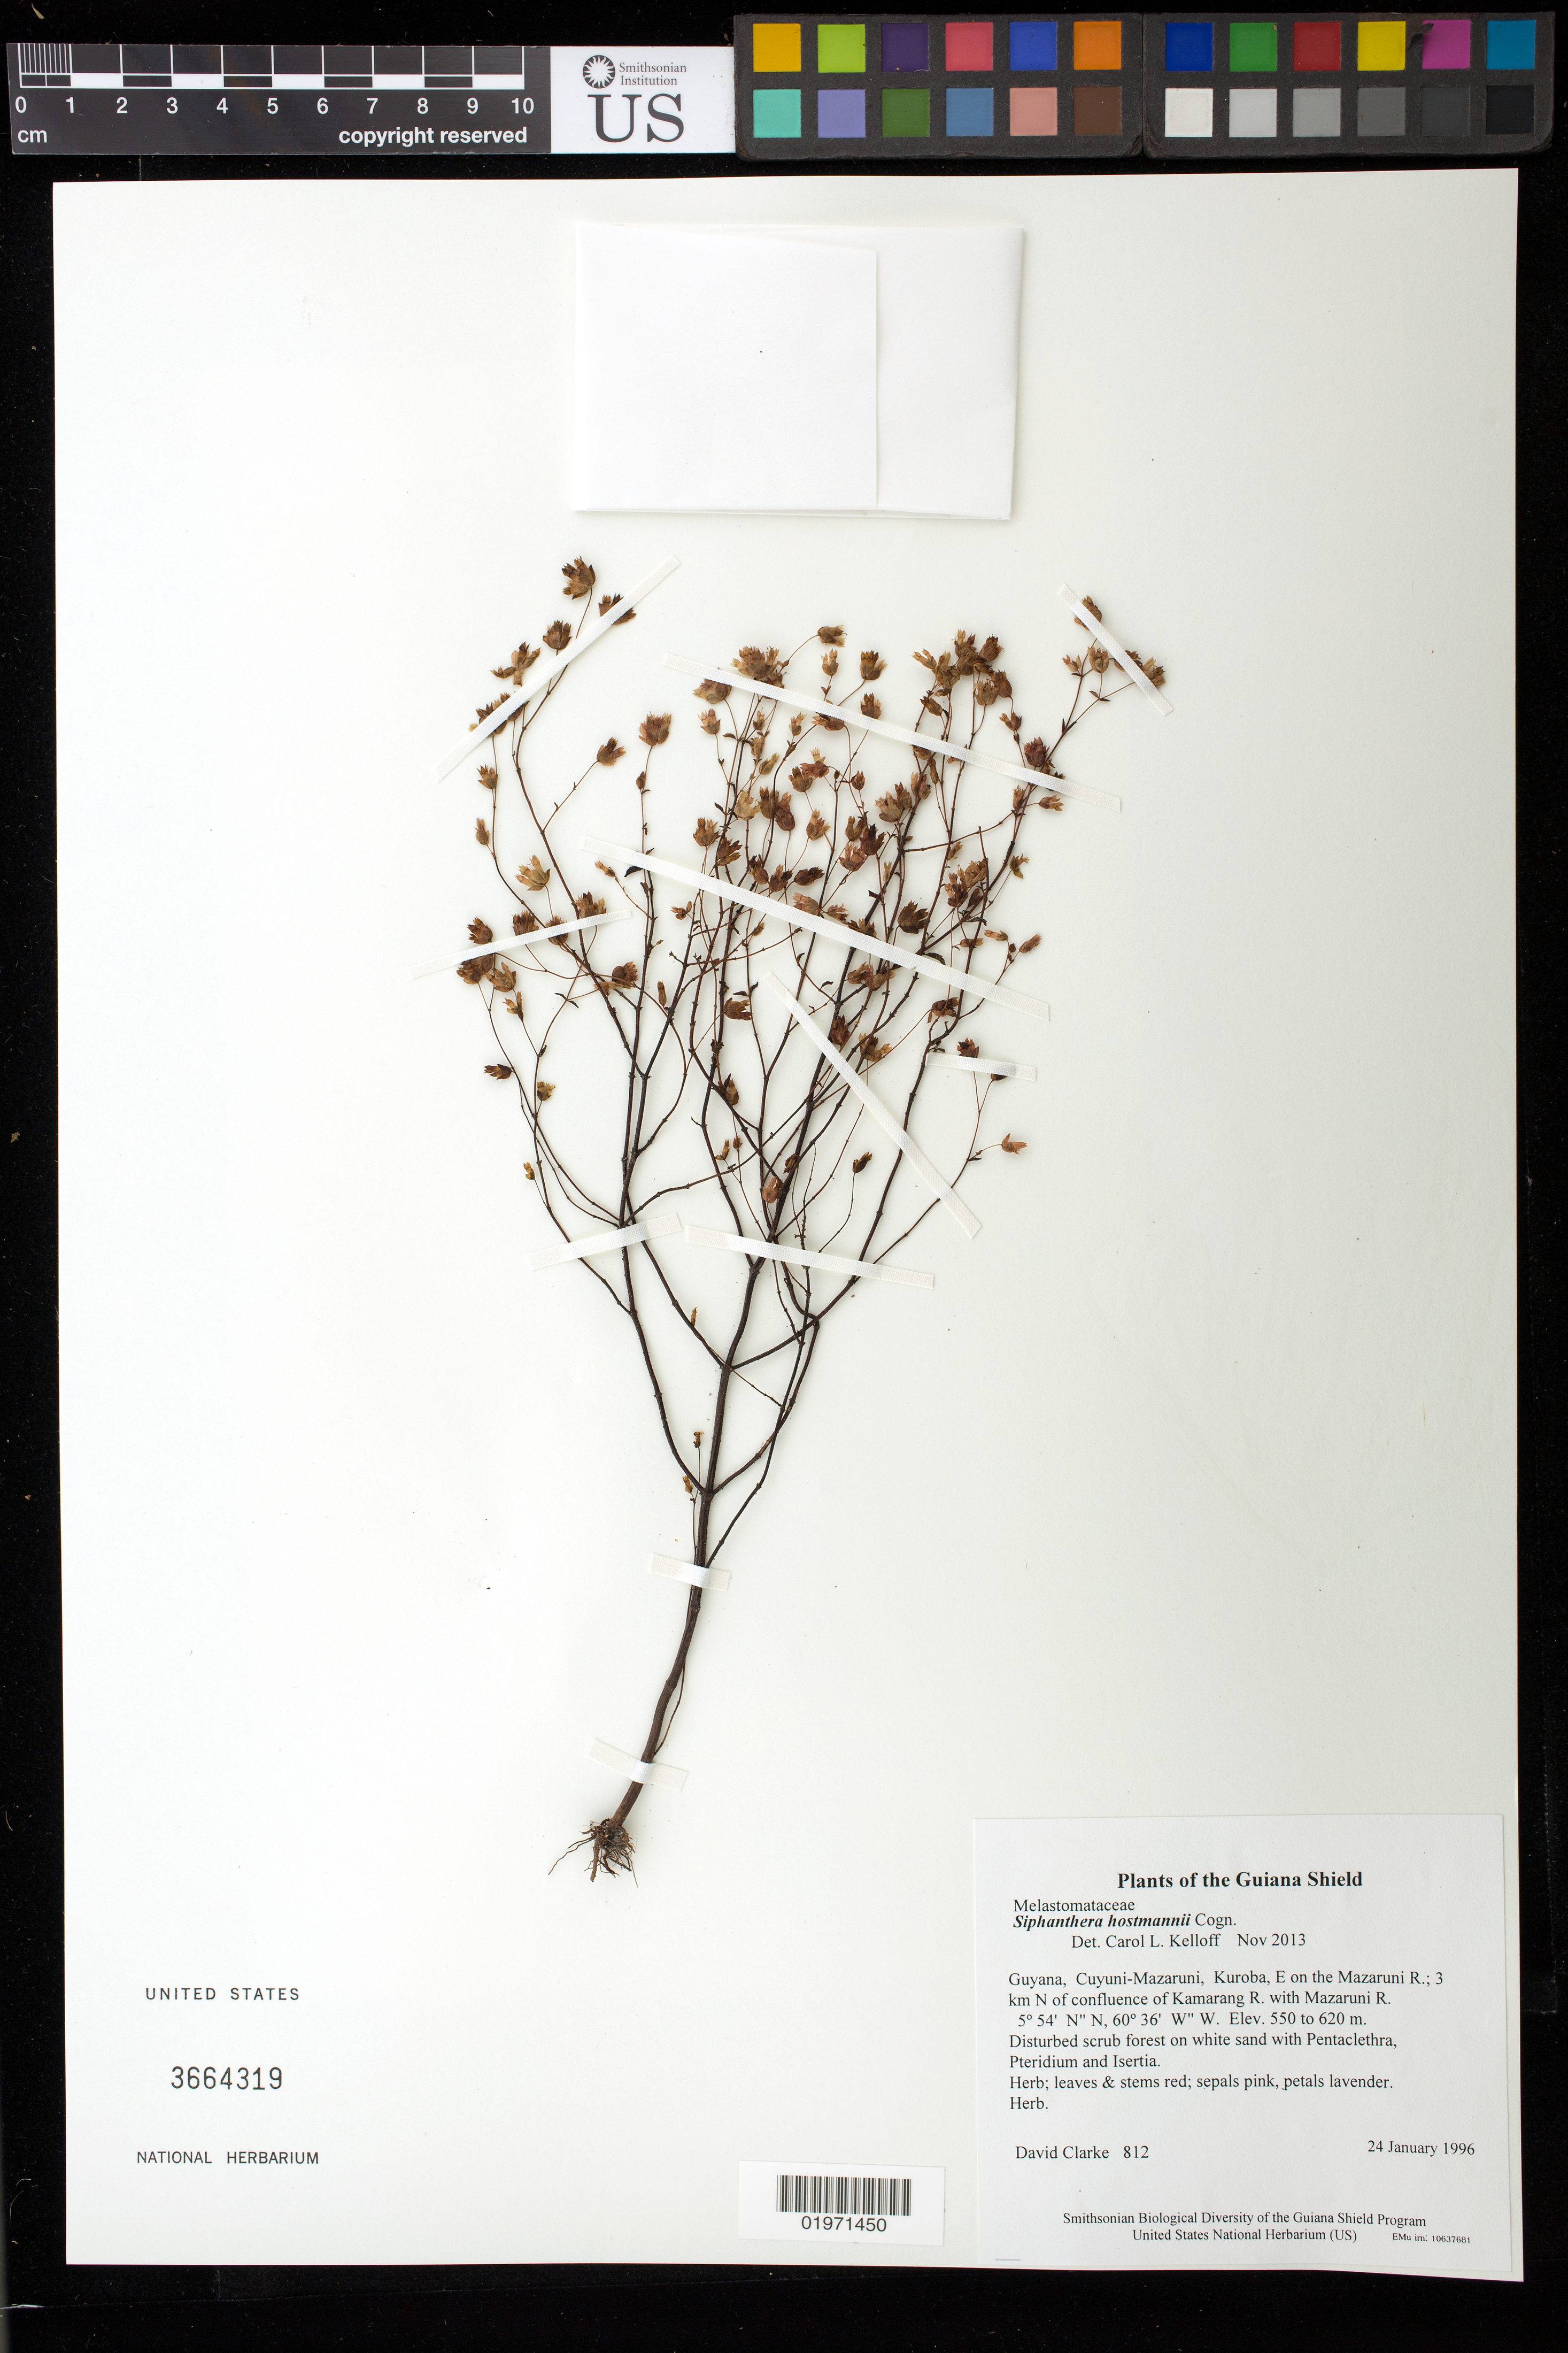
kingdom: Plantae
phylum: Tracheophyta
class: Magnoliopsida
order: Myrtales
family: Melastomataceae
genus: Siphanthera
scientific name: Siphanthera hostmannii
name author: Cogn.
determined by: Kelloff, Carol L., (US), Smithsonian Institution - National Museum of Natural History (UNITED STATES)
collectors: H. D. Clarke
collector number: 812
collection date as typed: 24 January 1996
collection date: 1996-01-24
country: Guyana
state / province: Cuyuni-Mazaruni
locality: Kuroba, E on the Mazaruni R.; 3 km N of confluence of Kamarang R. with Mazaruni R.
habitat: Disturbed scrub forest on white sand with Pentaclethra, Pteridium and Isertia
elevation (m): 550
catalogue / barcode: US 3664219